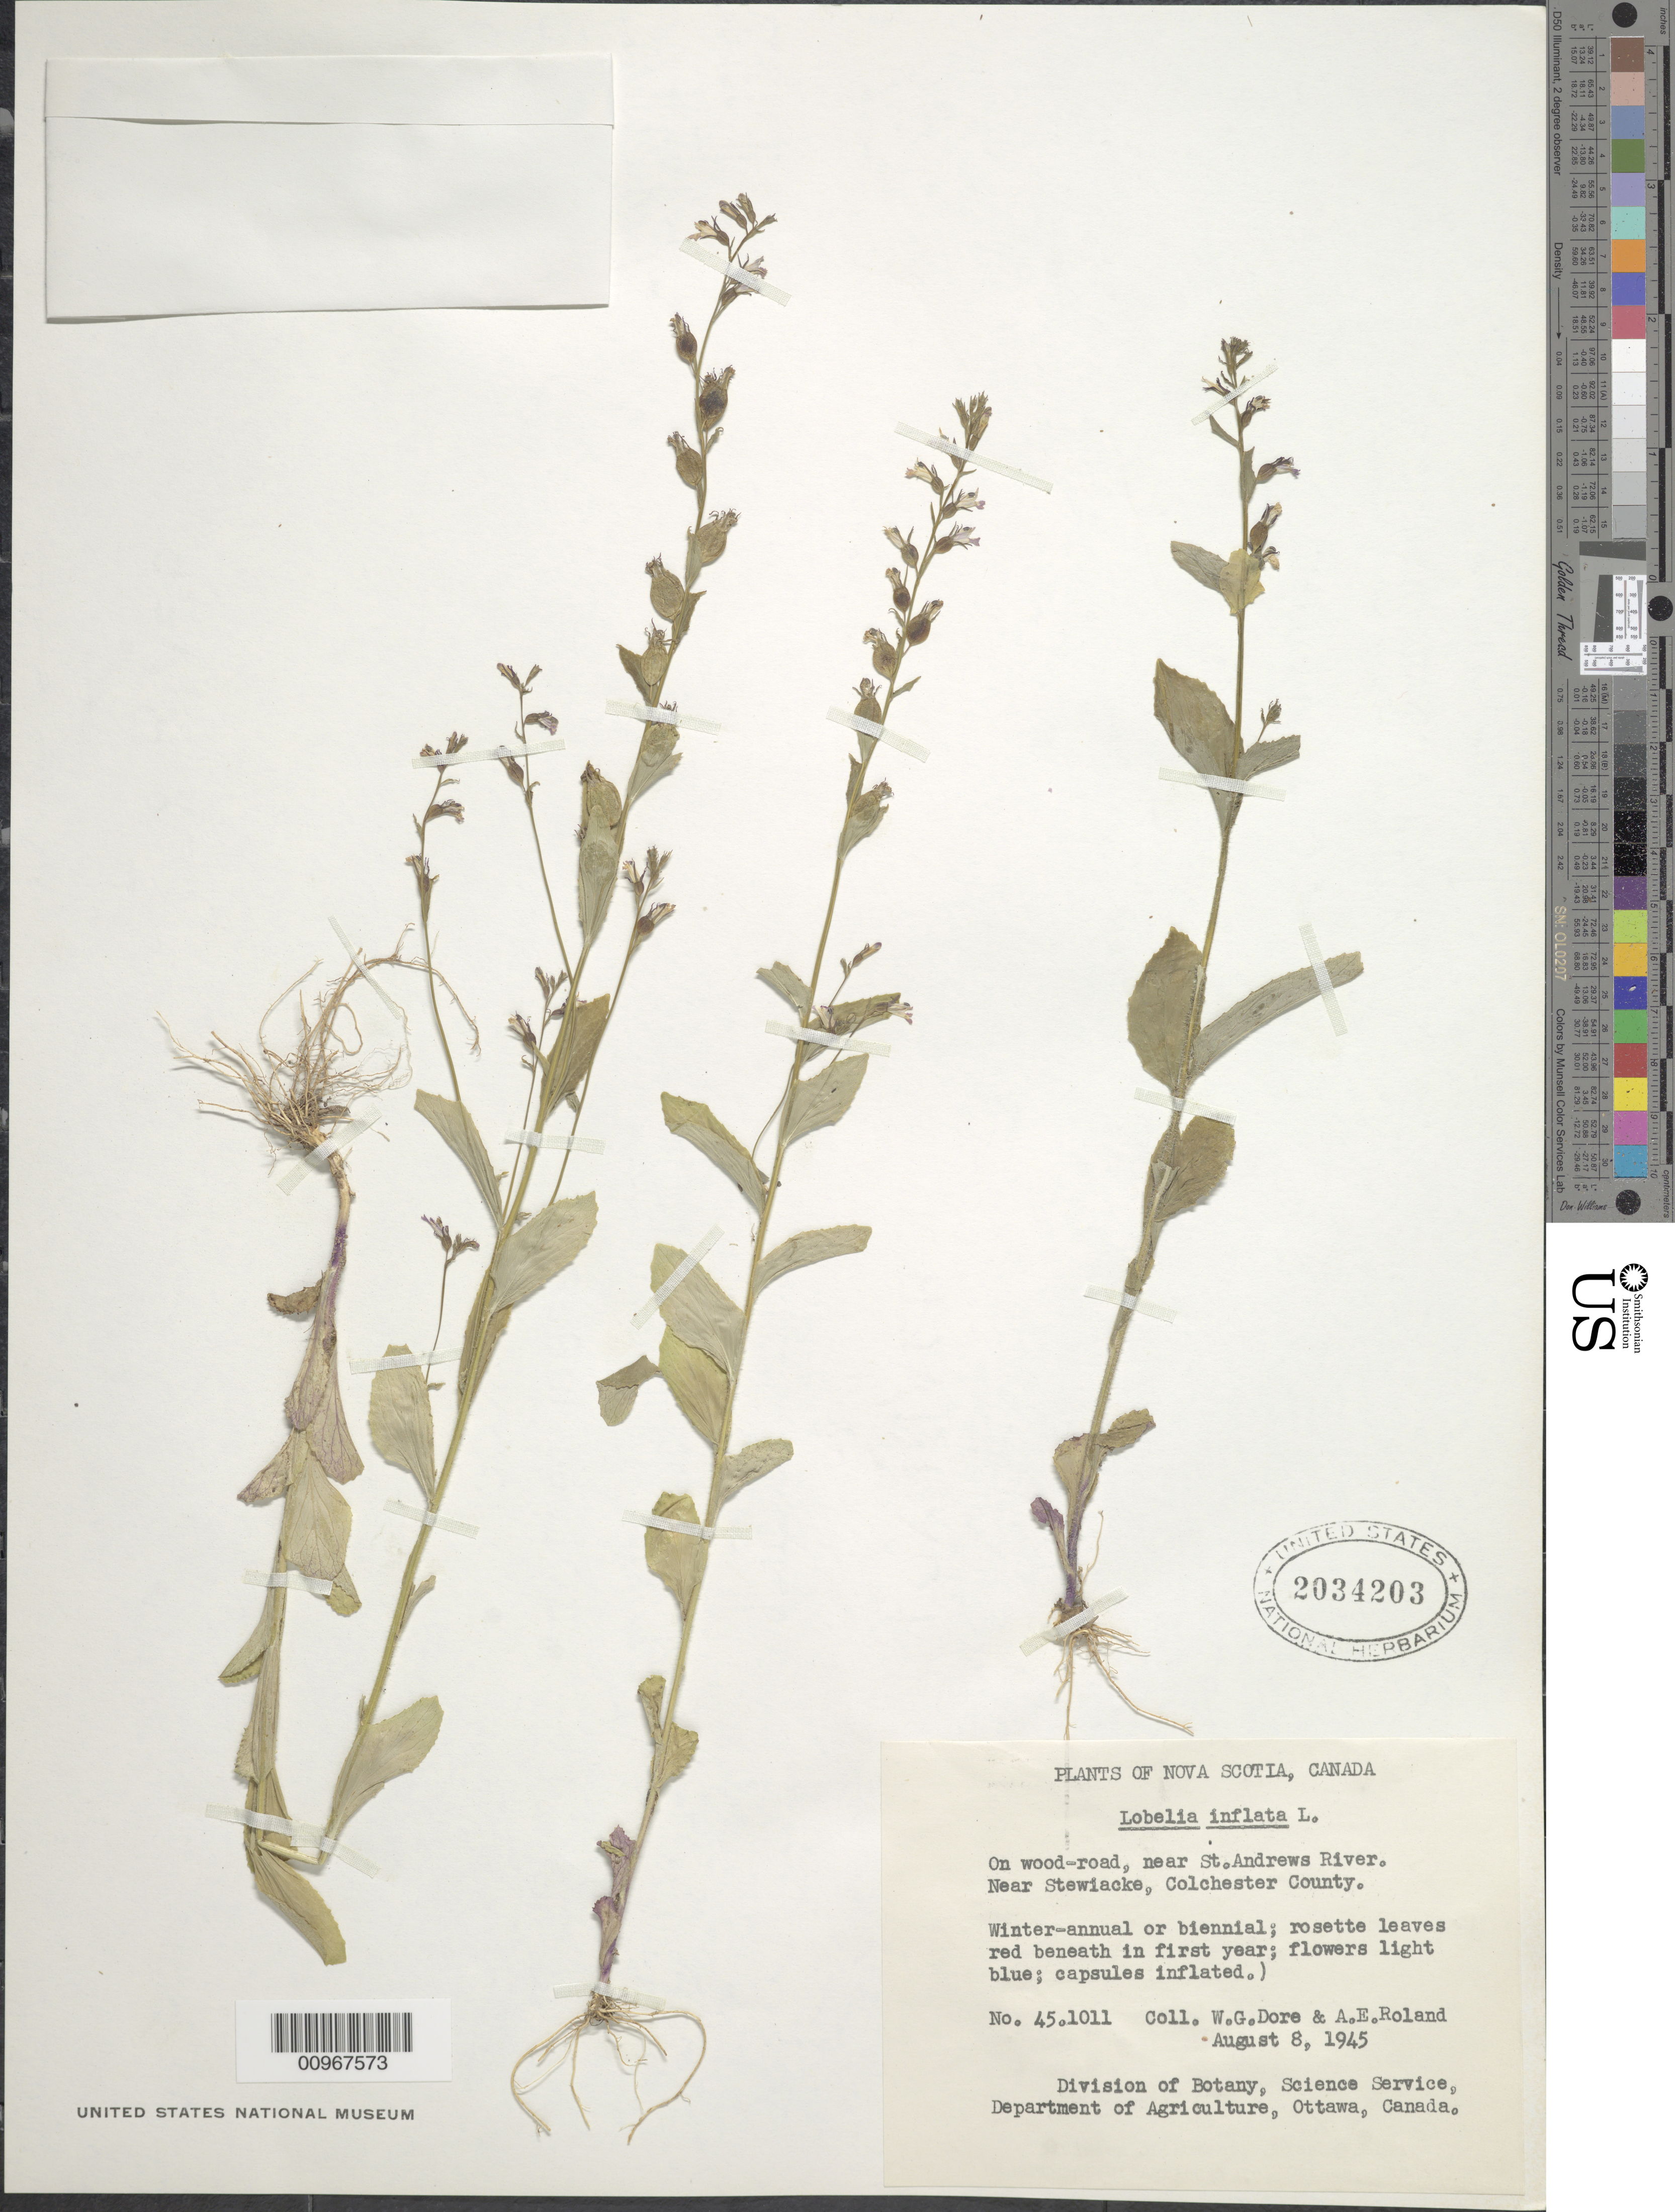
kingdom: Plantae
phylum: Tracheophyta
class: Magnoliopsida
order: Asterales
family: Campanulaceae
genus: Lobelia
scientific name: Lobelia inflata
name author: L.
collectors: W. Dore & E. Roland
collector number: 45.1011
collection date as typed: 08 Aug 1945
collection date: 1945-08-08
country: Canada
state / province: Nova Scotia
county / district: Colchester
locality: Near St. Andrews River. Near Stewiacke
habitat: on wood-road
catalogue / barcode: US 2034203